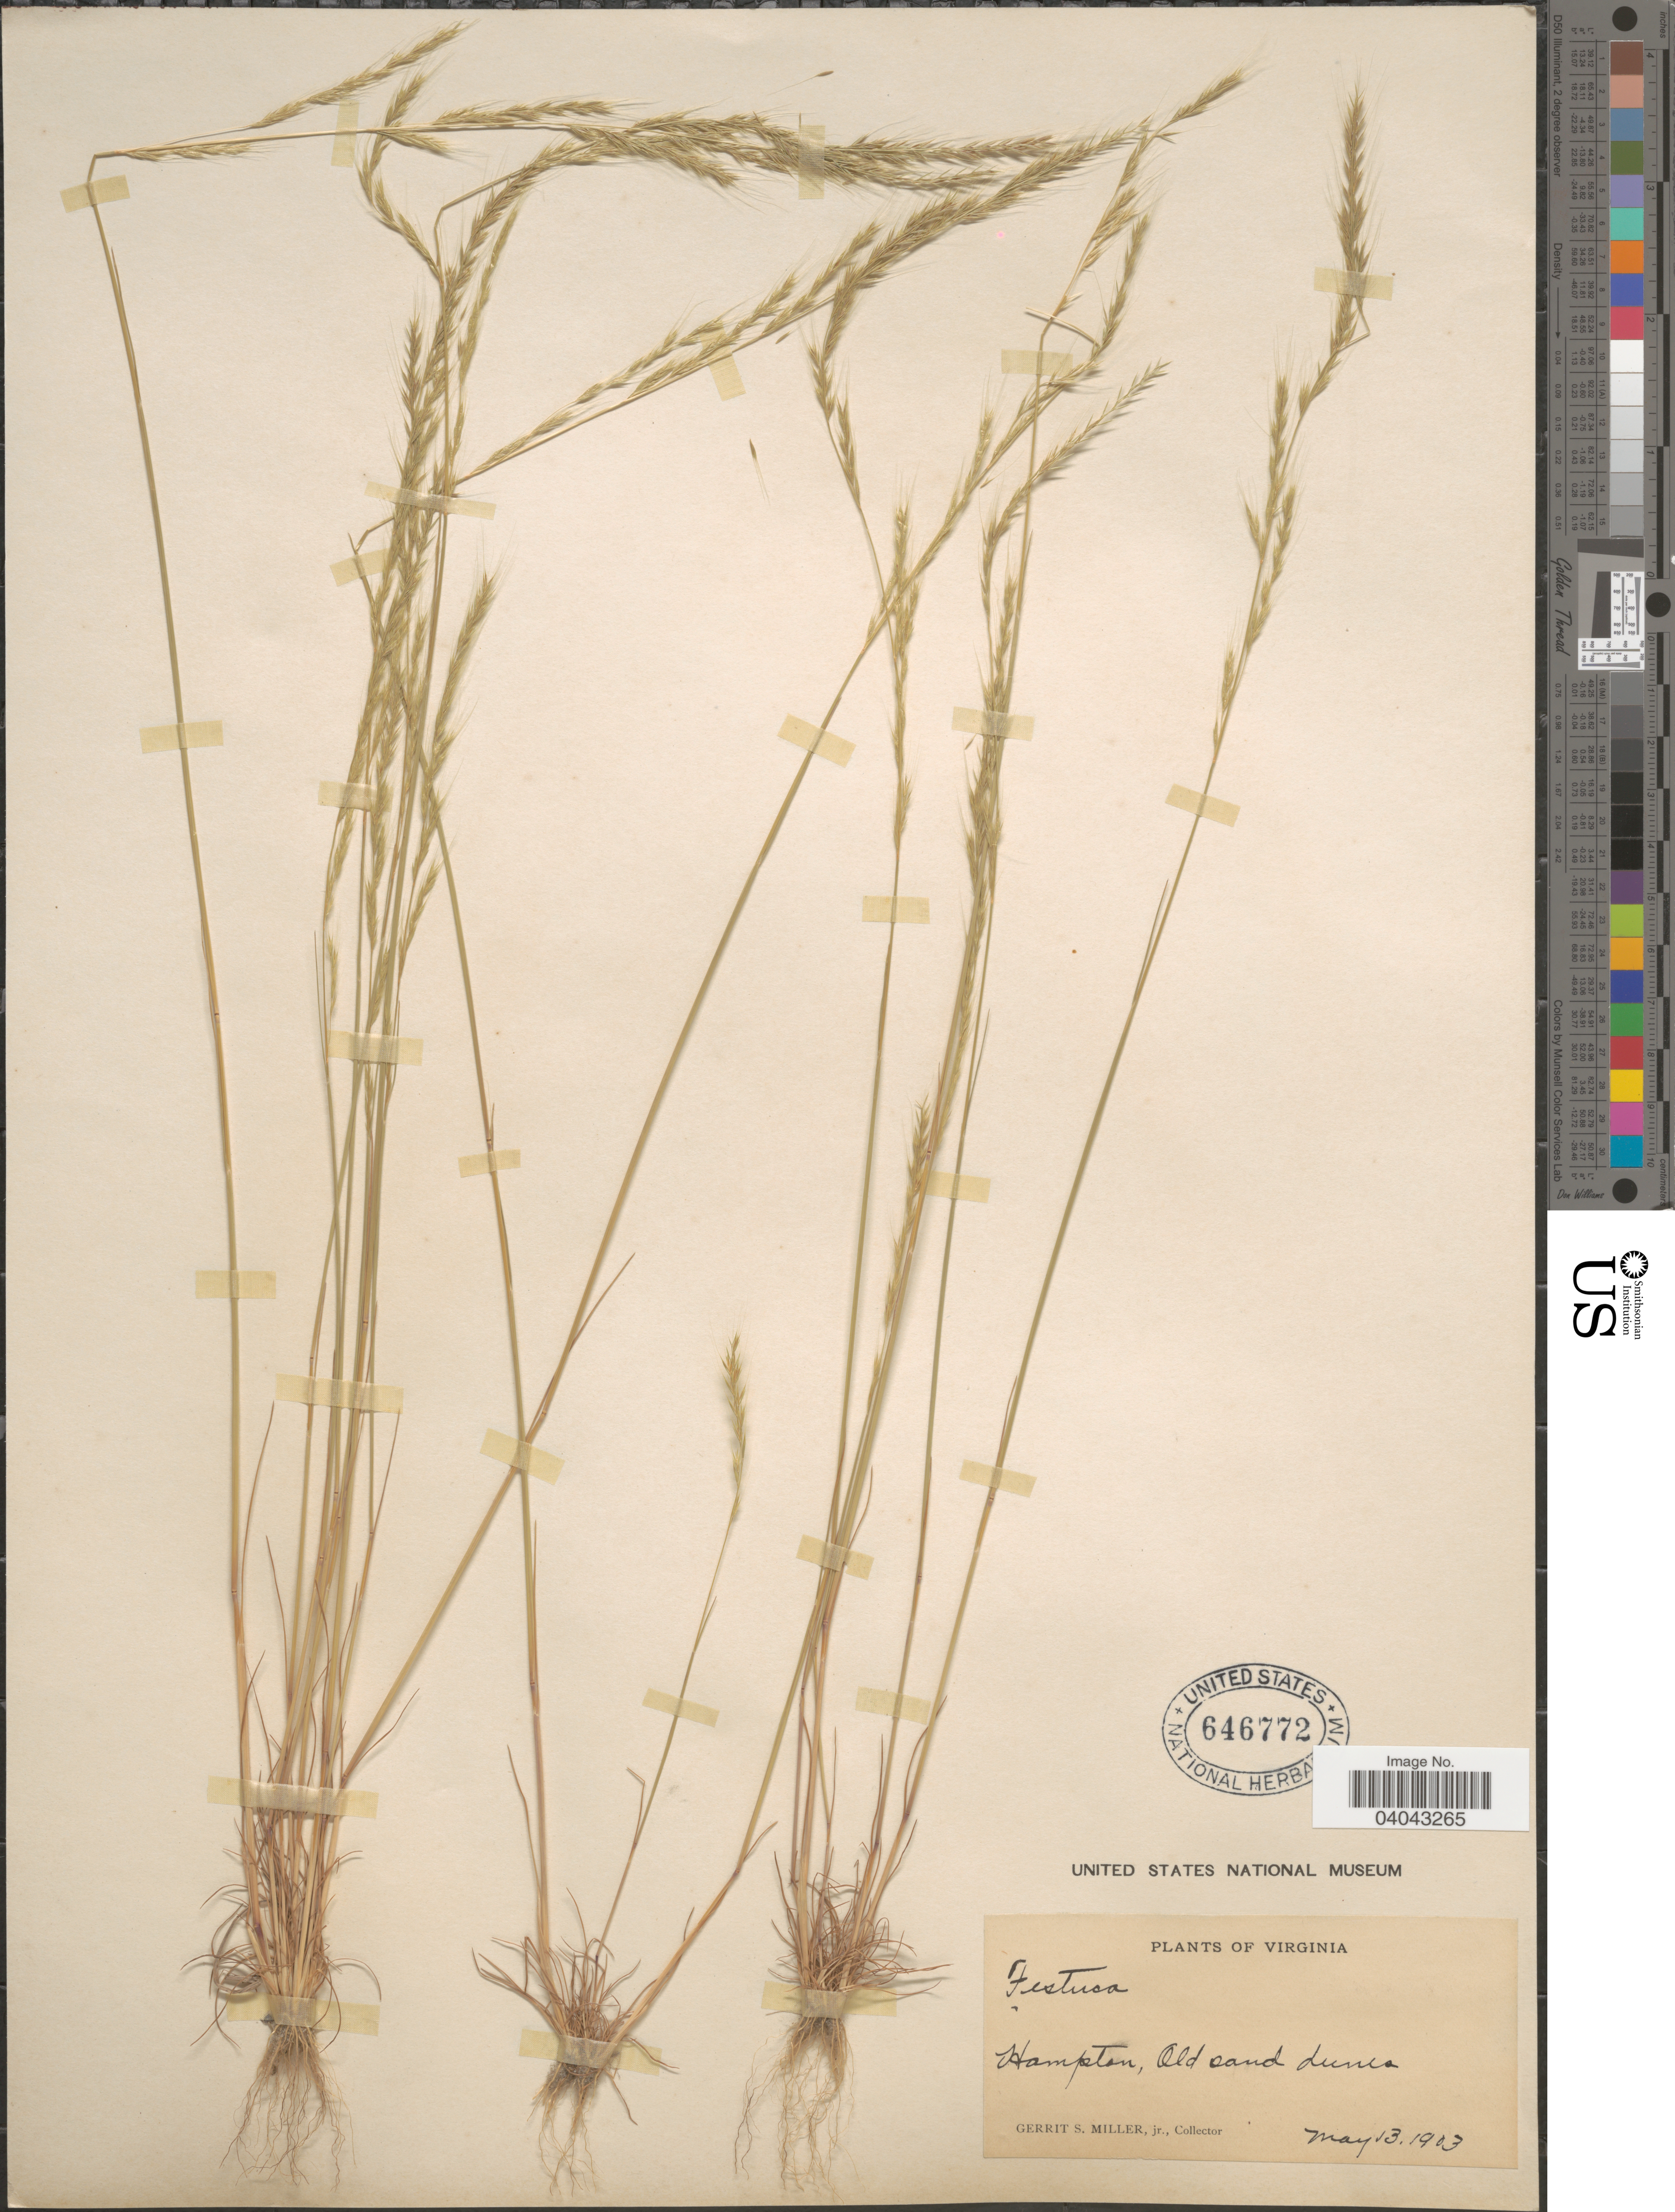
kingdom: Plantae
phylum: Tracheophyta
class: Liliopsida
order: Poales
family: Poaceae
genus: Festuca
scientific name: Festuca myuros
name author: L.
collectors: G. S. Miller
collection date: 1903-05-13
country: United States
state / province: Virginia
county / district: City of Hampton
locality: Hampton, Old sand dunes.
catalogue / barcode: US 646772